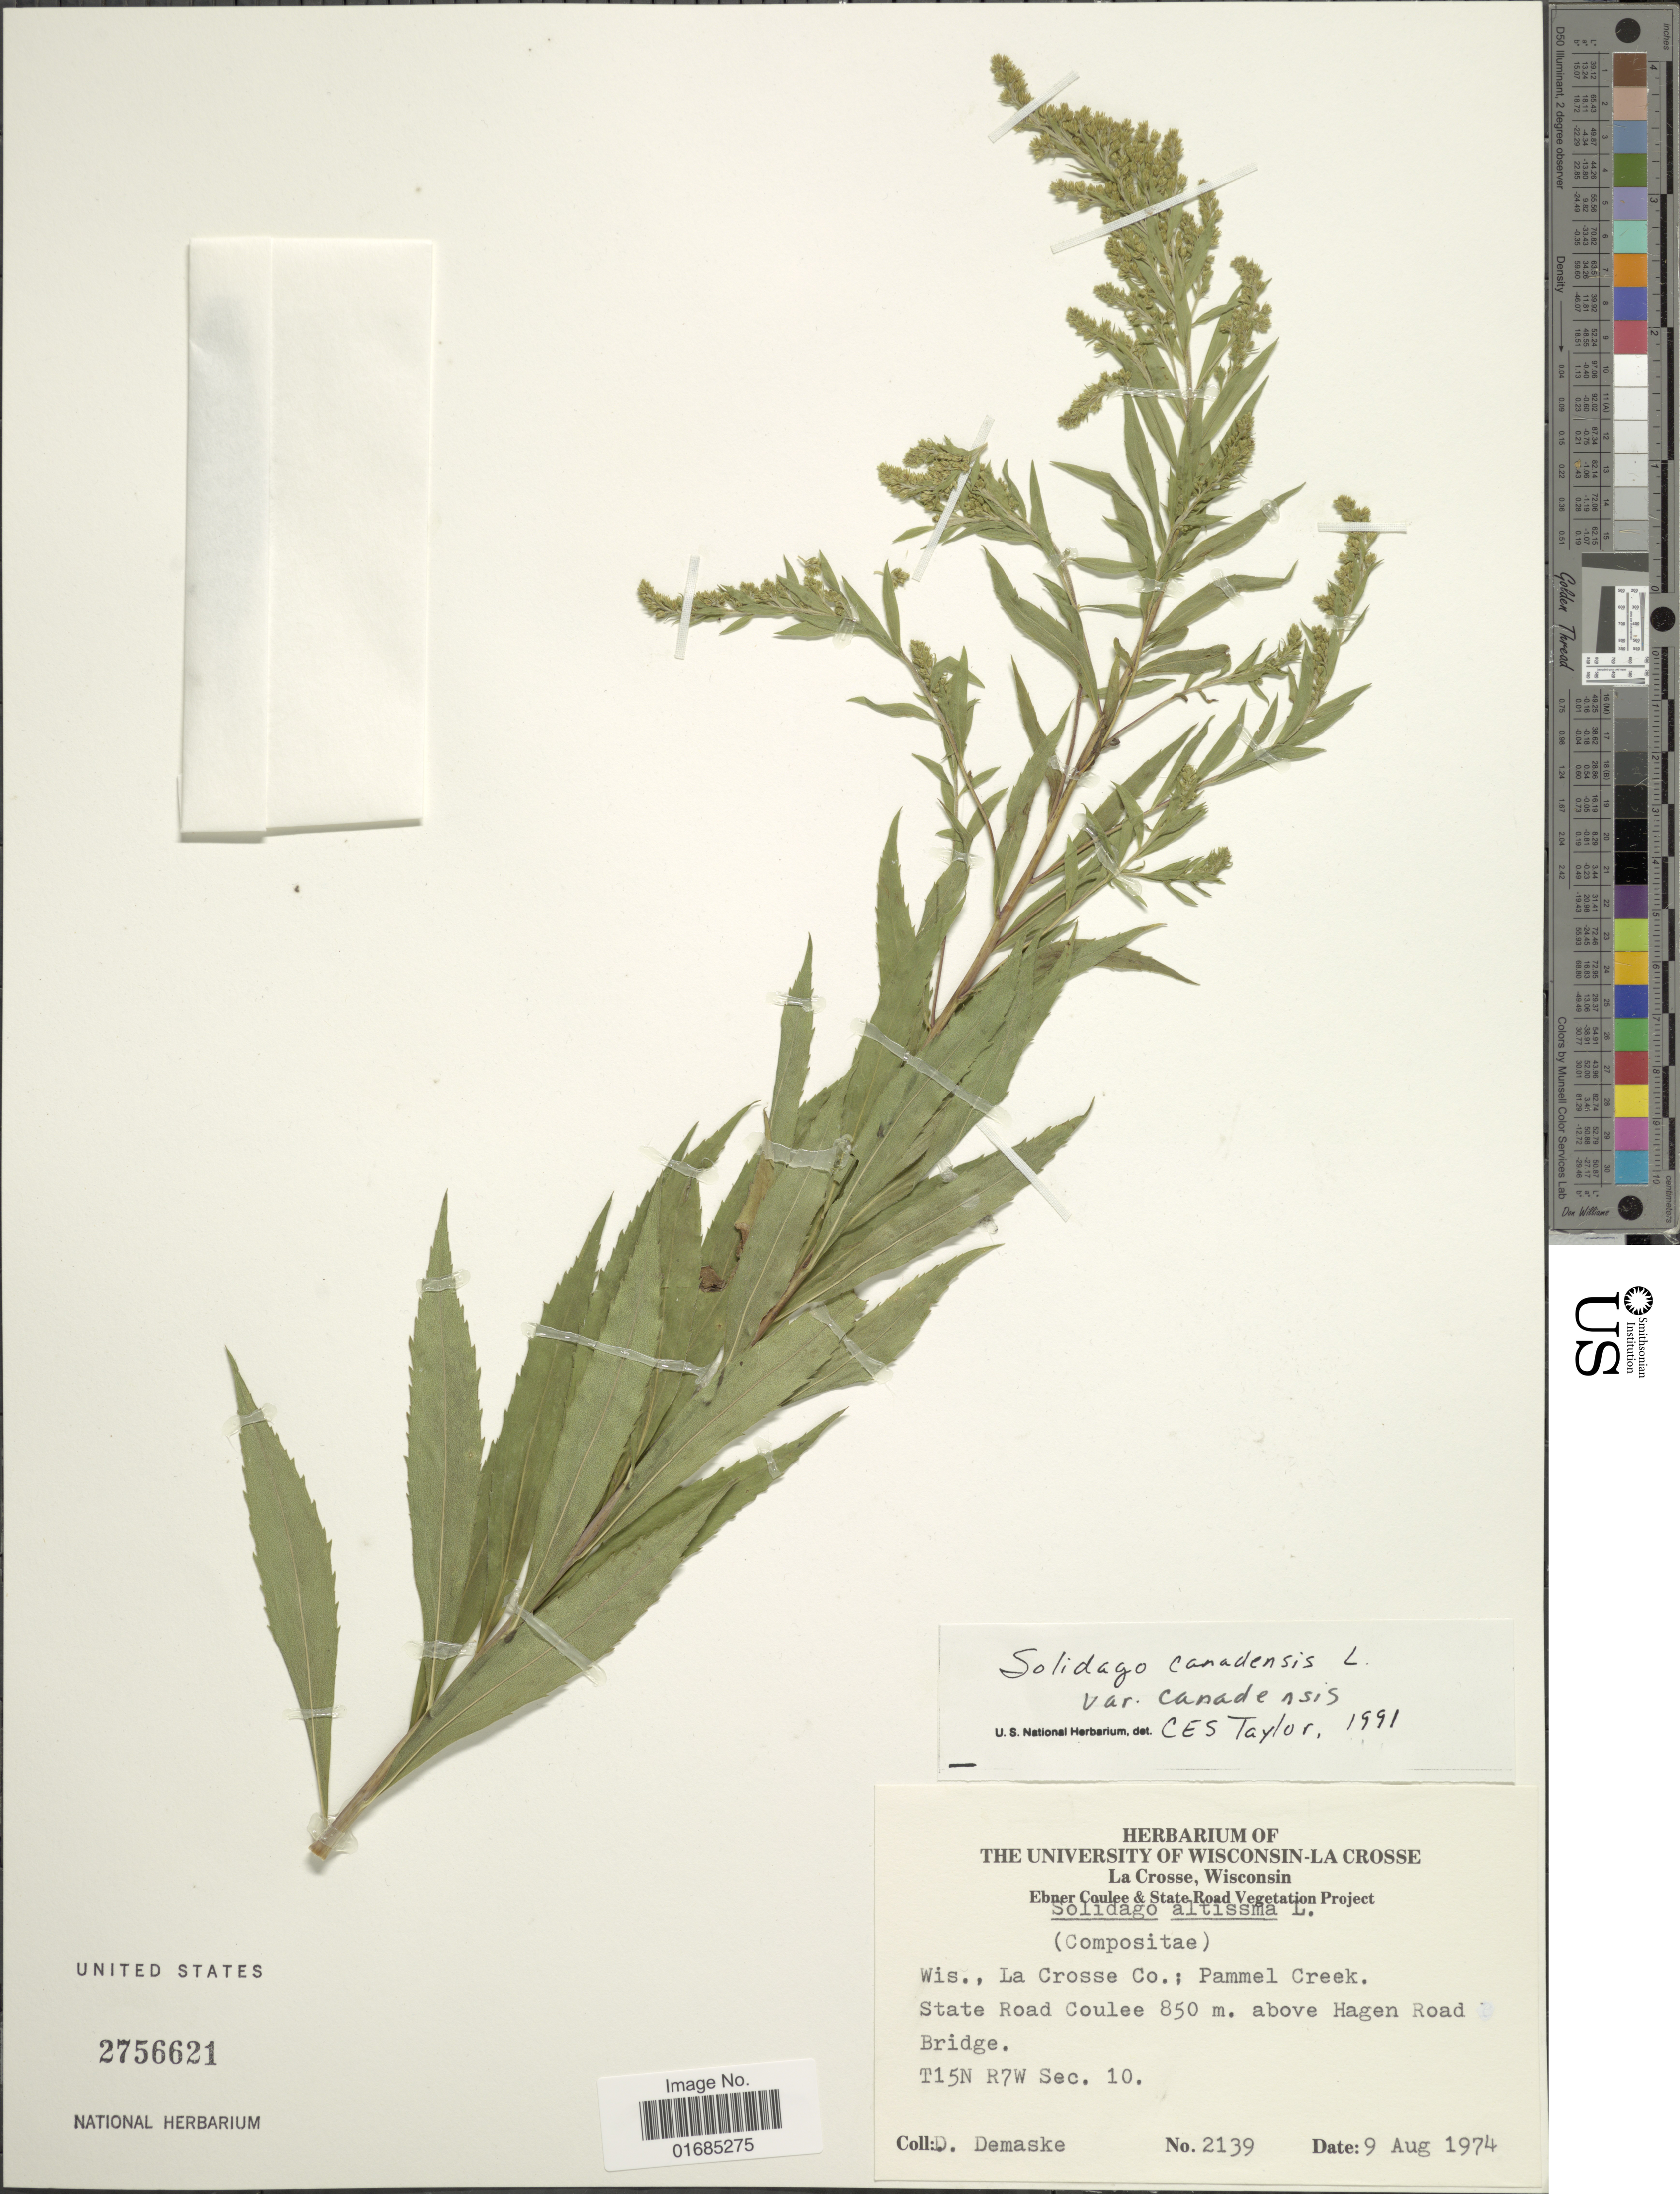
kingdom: Plantae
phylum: Tracheophyta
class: Magnoliopsida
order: Asterales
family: Asteraceae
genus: Solidago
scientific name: Solidago canadensis var. canadensis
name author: L.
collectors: D. Demaske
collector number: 2139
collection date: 1974-08-09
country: United States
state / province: Wisconsin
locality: La Crosse Co.; Pammel Creek, State Road Coulee 850 m. above Hagen Road Bridge, T15N R7W Sec. 10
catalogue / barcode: US 2756621